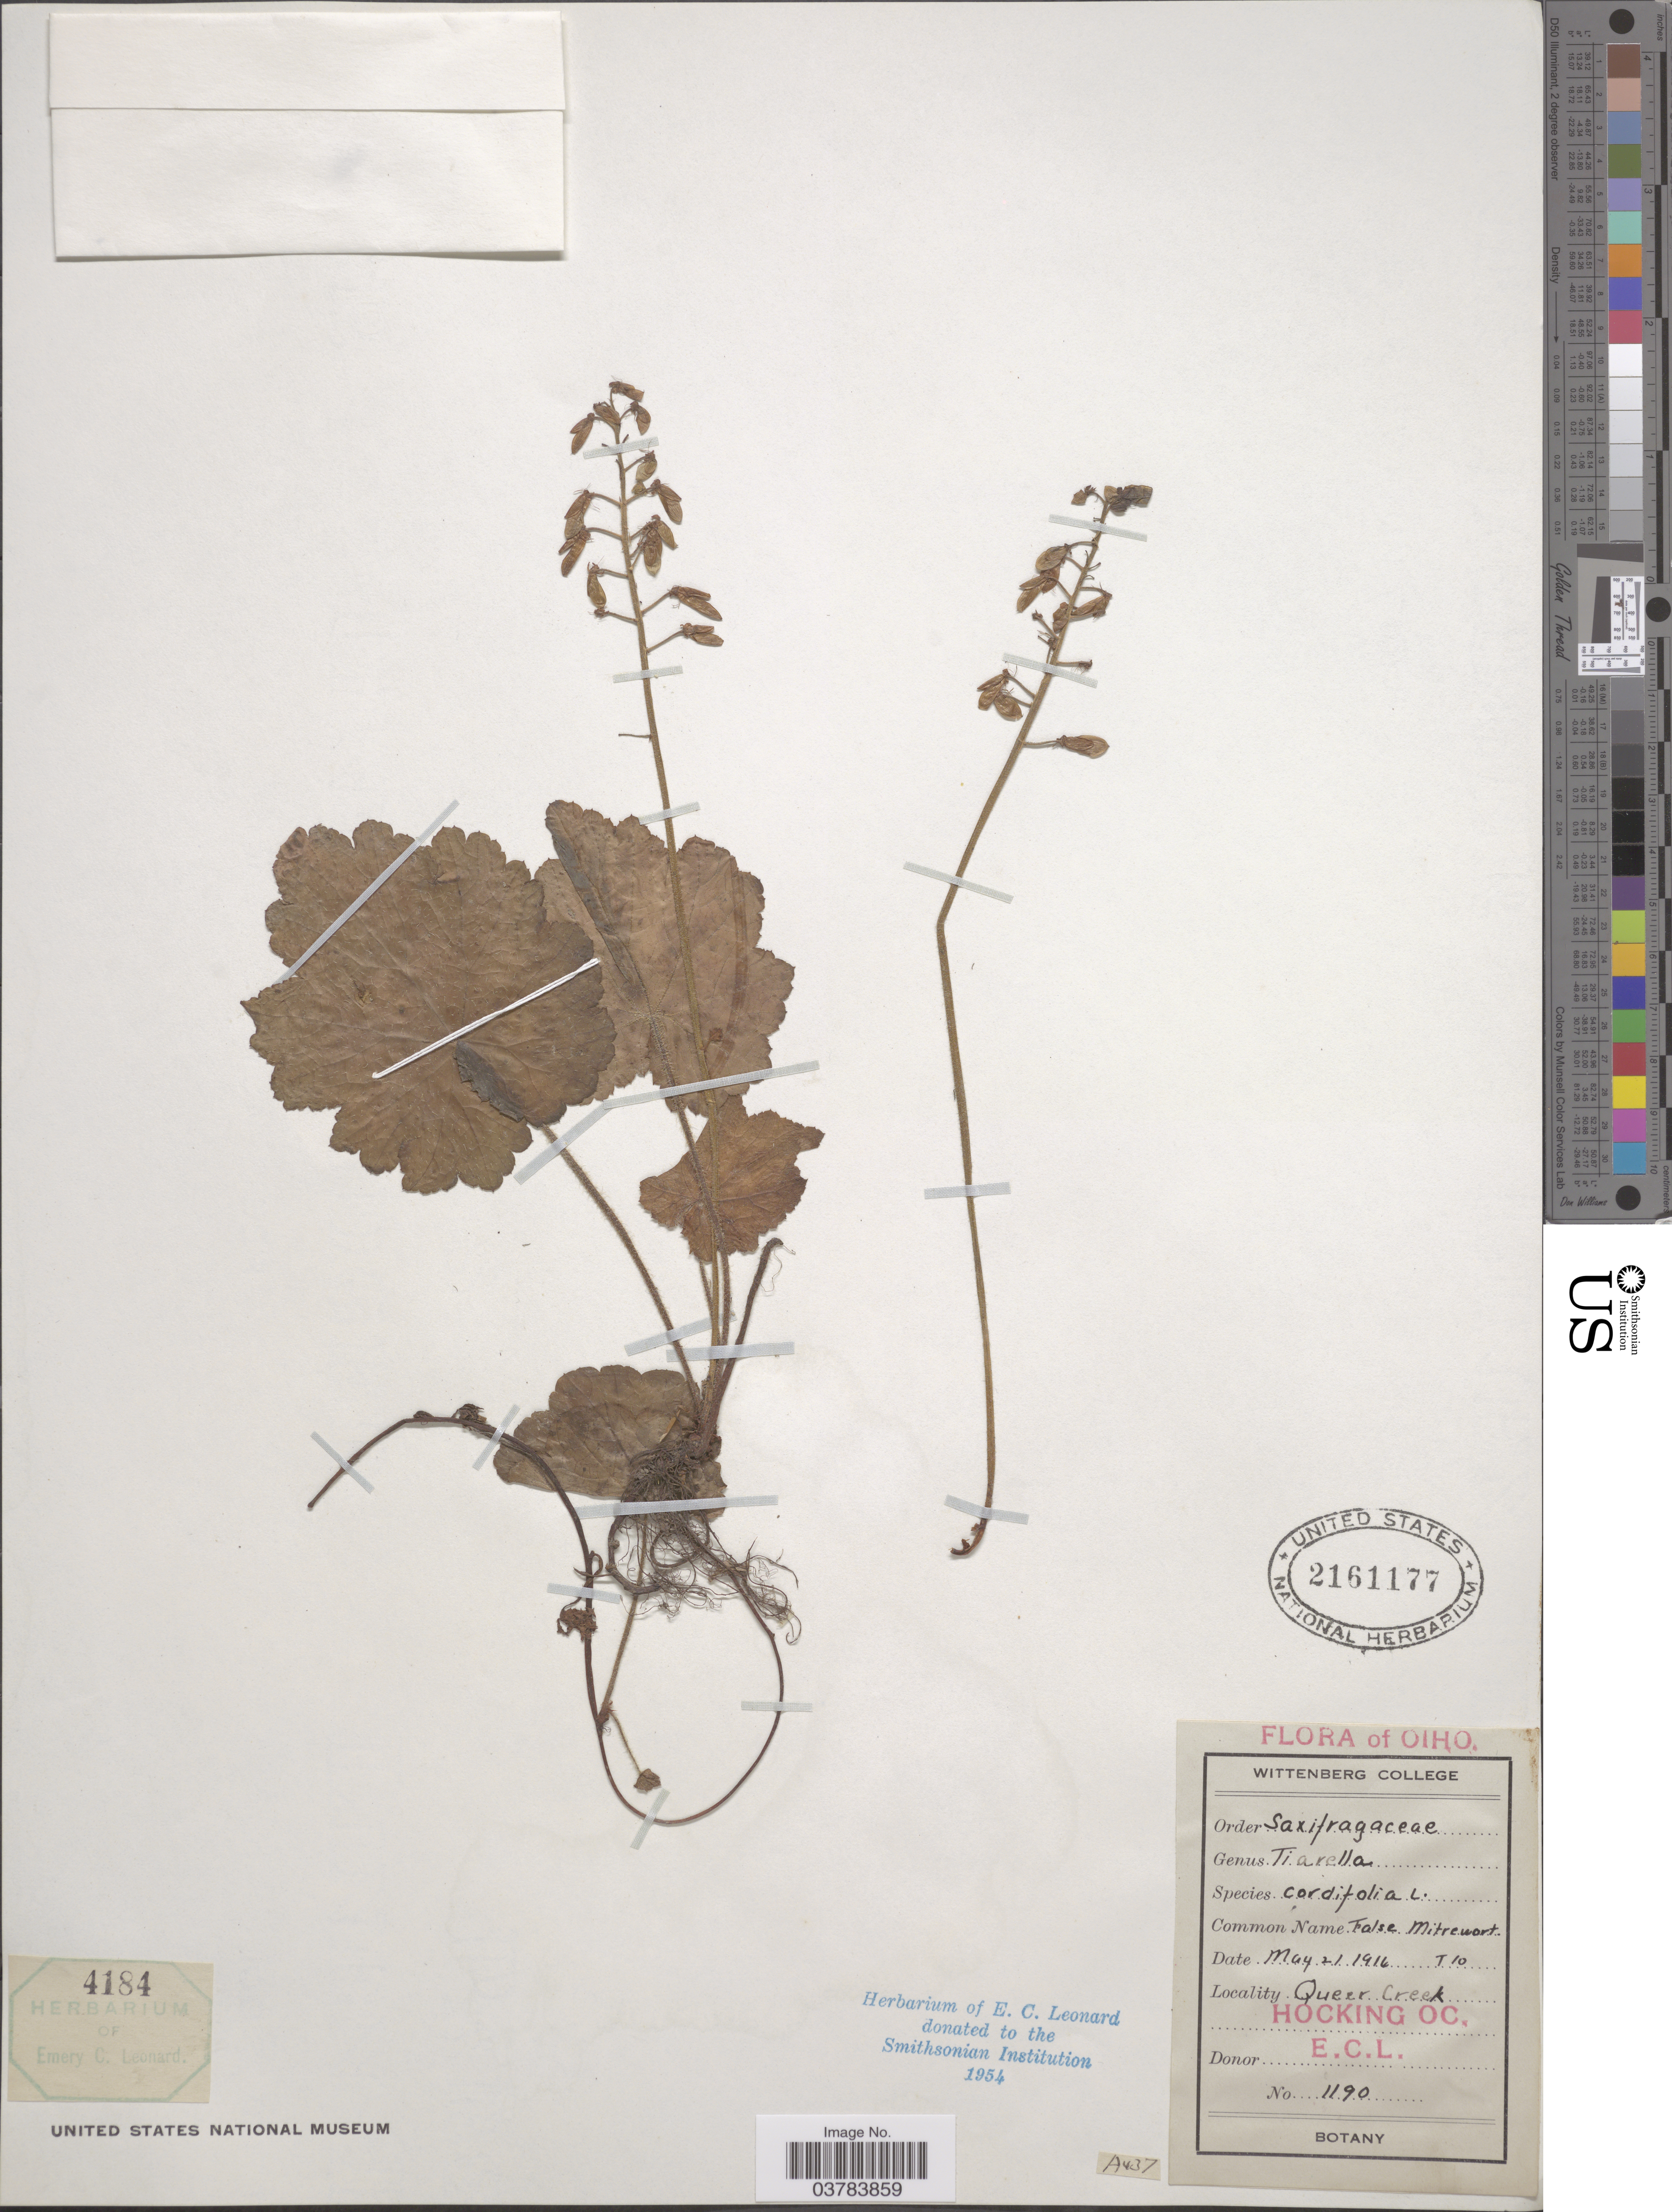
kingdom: Plantae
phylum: Tracheophyta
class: Magnoliopsida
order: Saxifragales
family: Saxifragaceae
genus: Tiarella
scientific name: Tiarella cordifolia var. typica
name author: Lakela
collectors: E. C. Leonard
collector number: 1190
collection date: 1916-05-21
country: United States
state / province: Ohio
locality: Queer Creek. Hocking Co.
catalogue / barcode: US 2161177